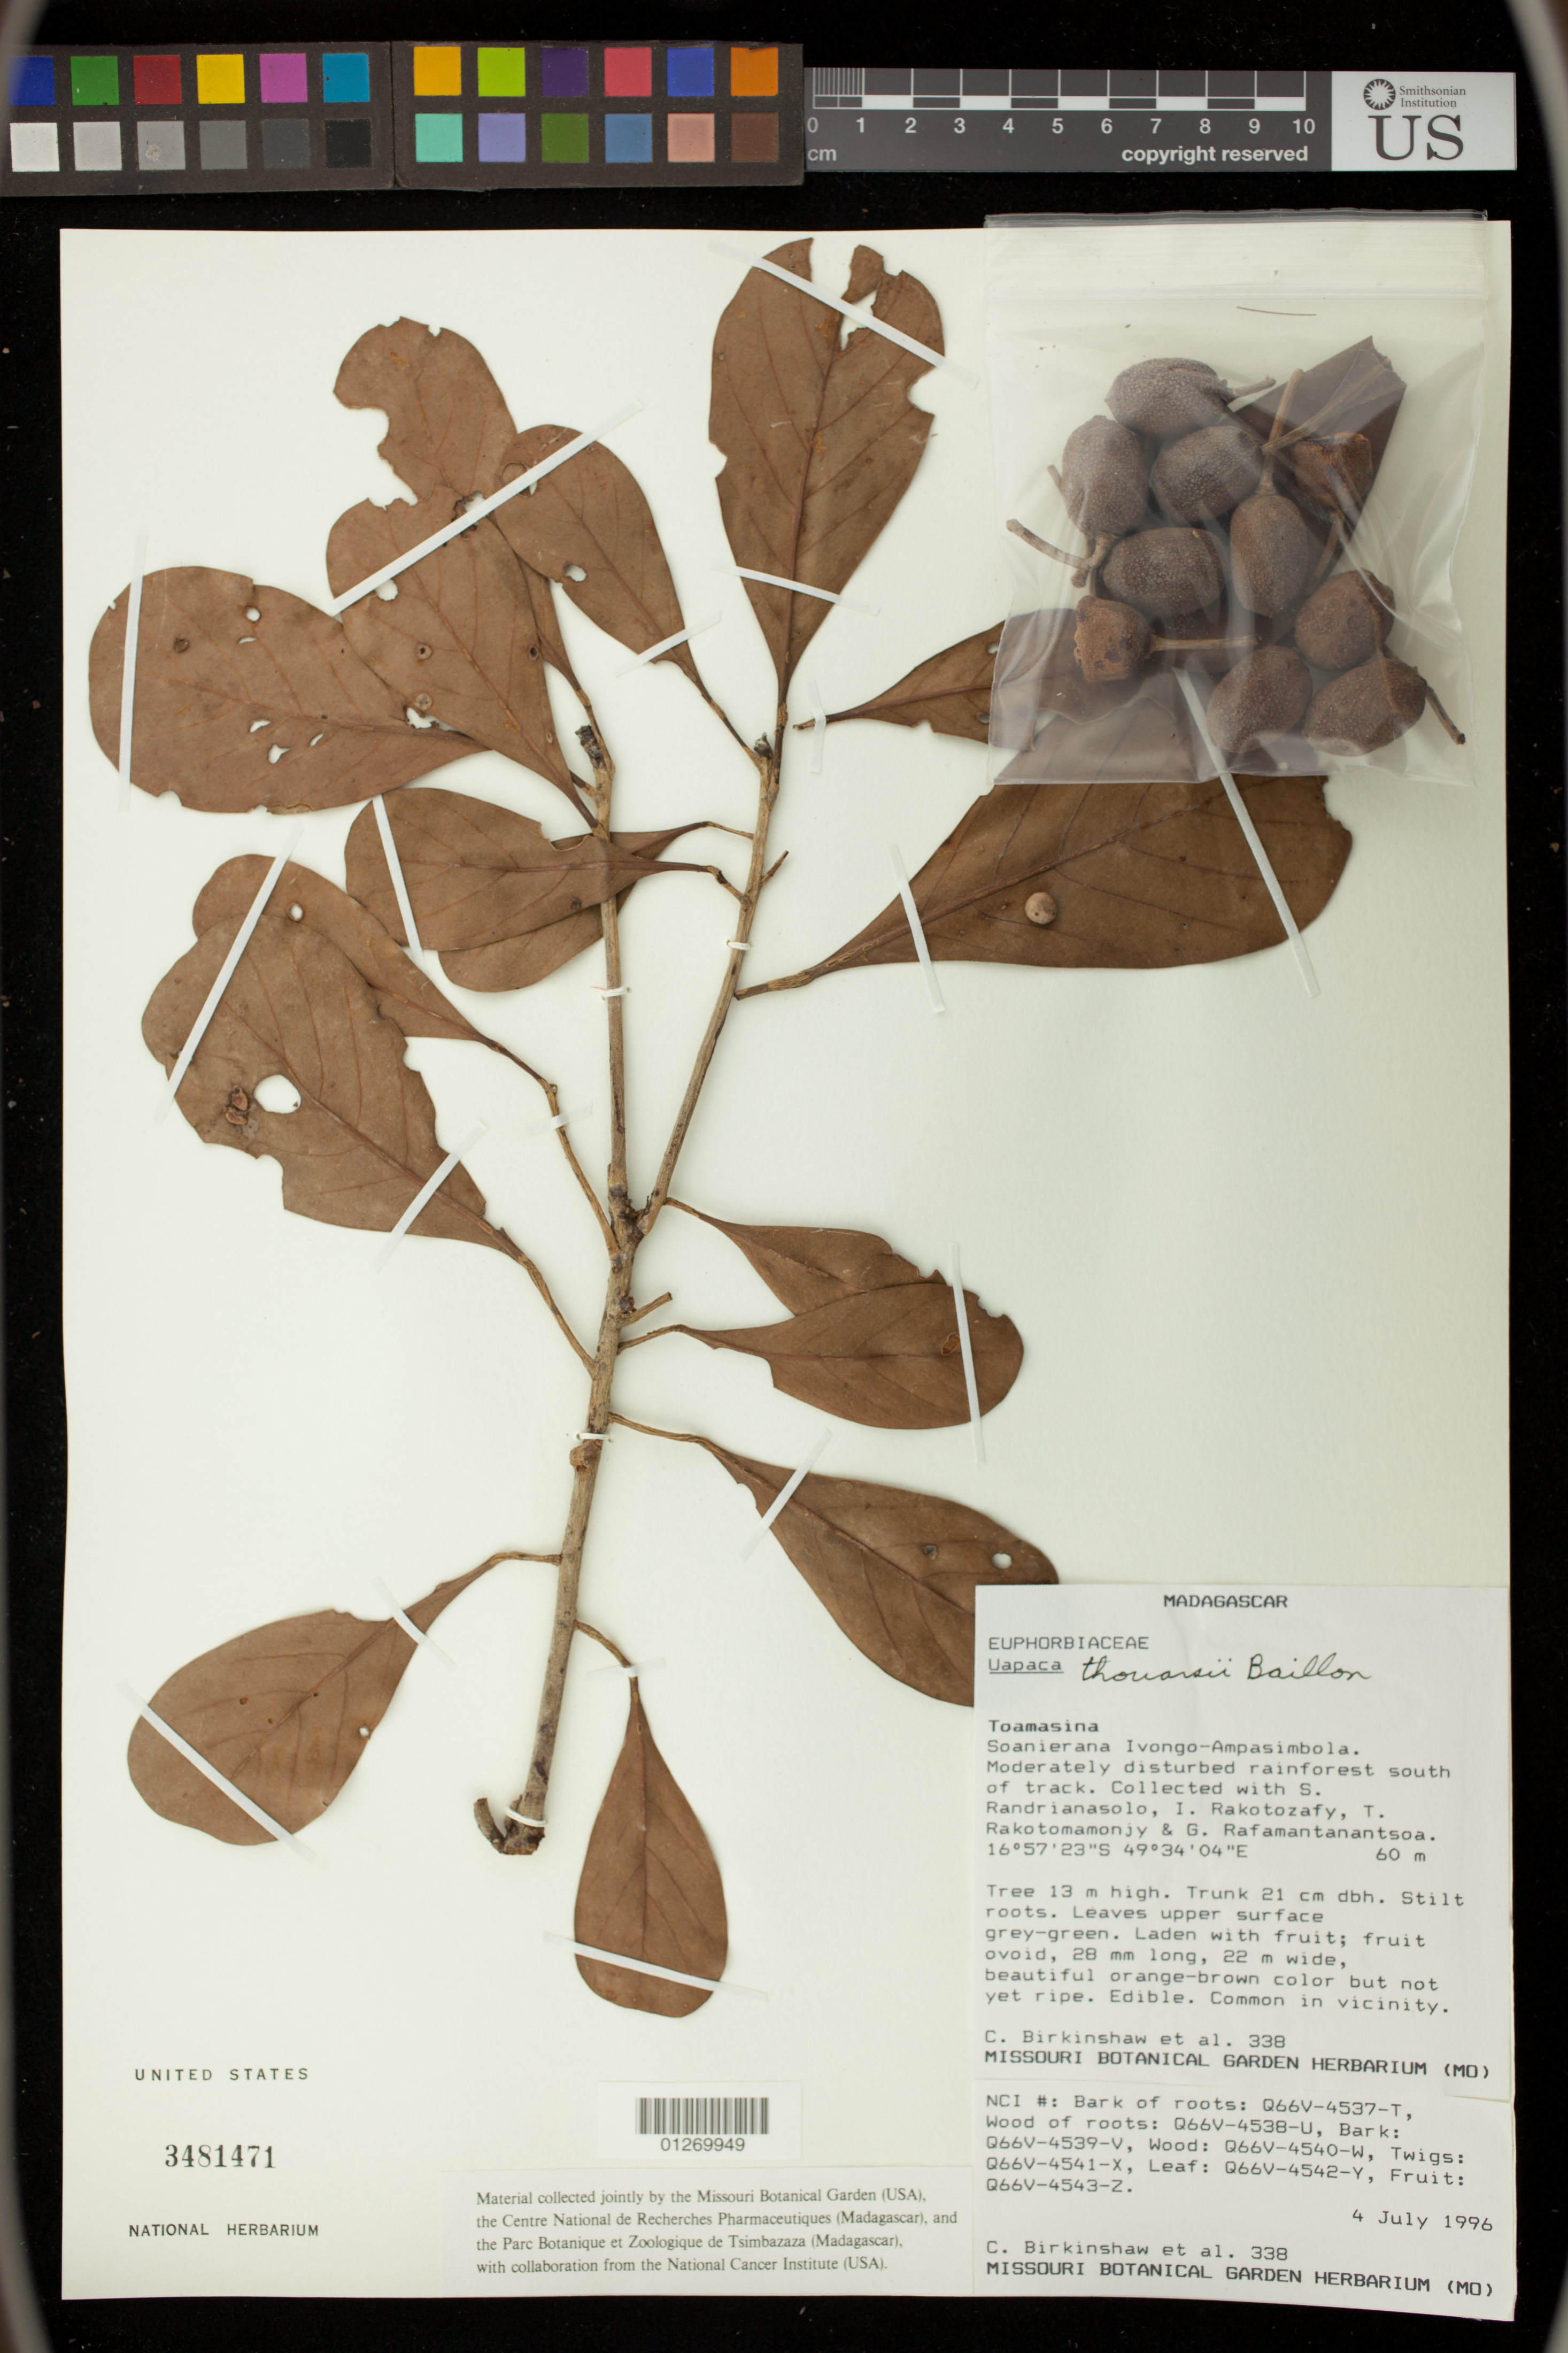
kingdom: Plantae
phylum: Tracheophyta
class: Magnoliopsida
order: Malpighiales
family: Phyllanthaceae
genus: Uapaca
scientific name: Uapaca thouarsii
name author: Baill.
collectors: S. Randrianasolo, I. Rakotozafy, T. Rakotomamonjy, G. Rafamantanantsoa & C. R. Birkinshaw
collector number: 338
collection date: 1996-07-04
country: Madagascar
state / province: Atsinanana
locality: Toamasina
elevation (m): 60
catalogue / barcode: US 3481471